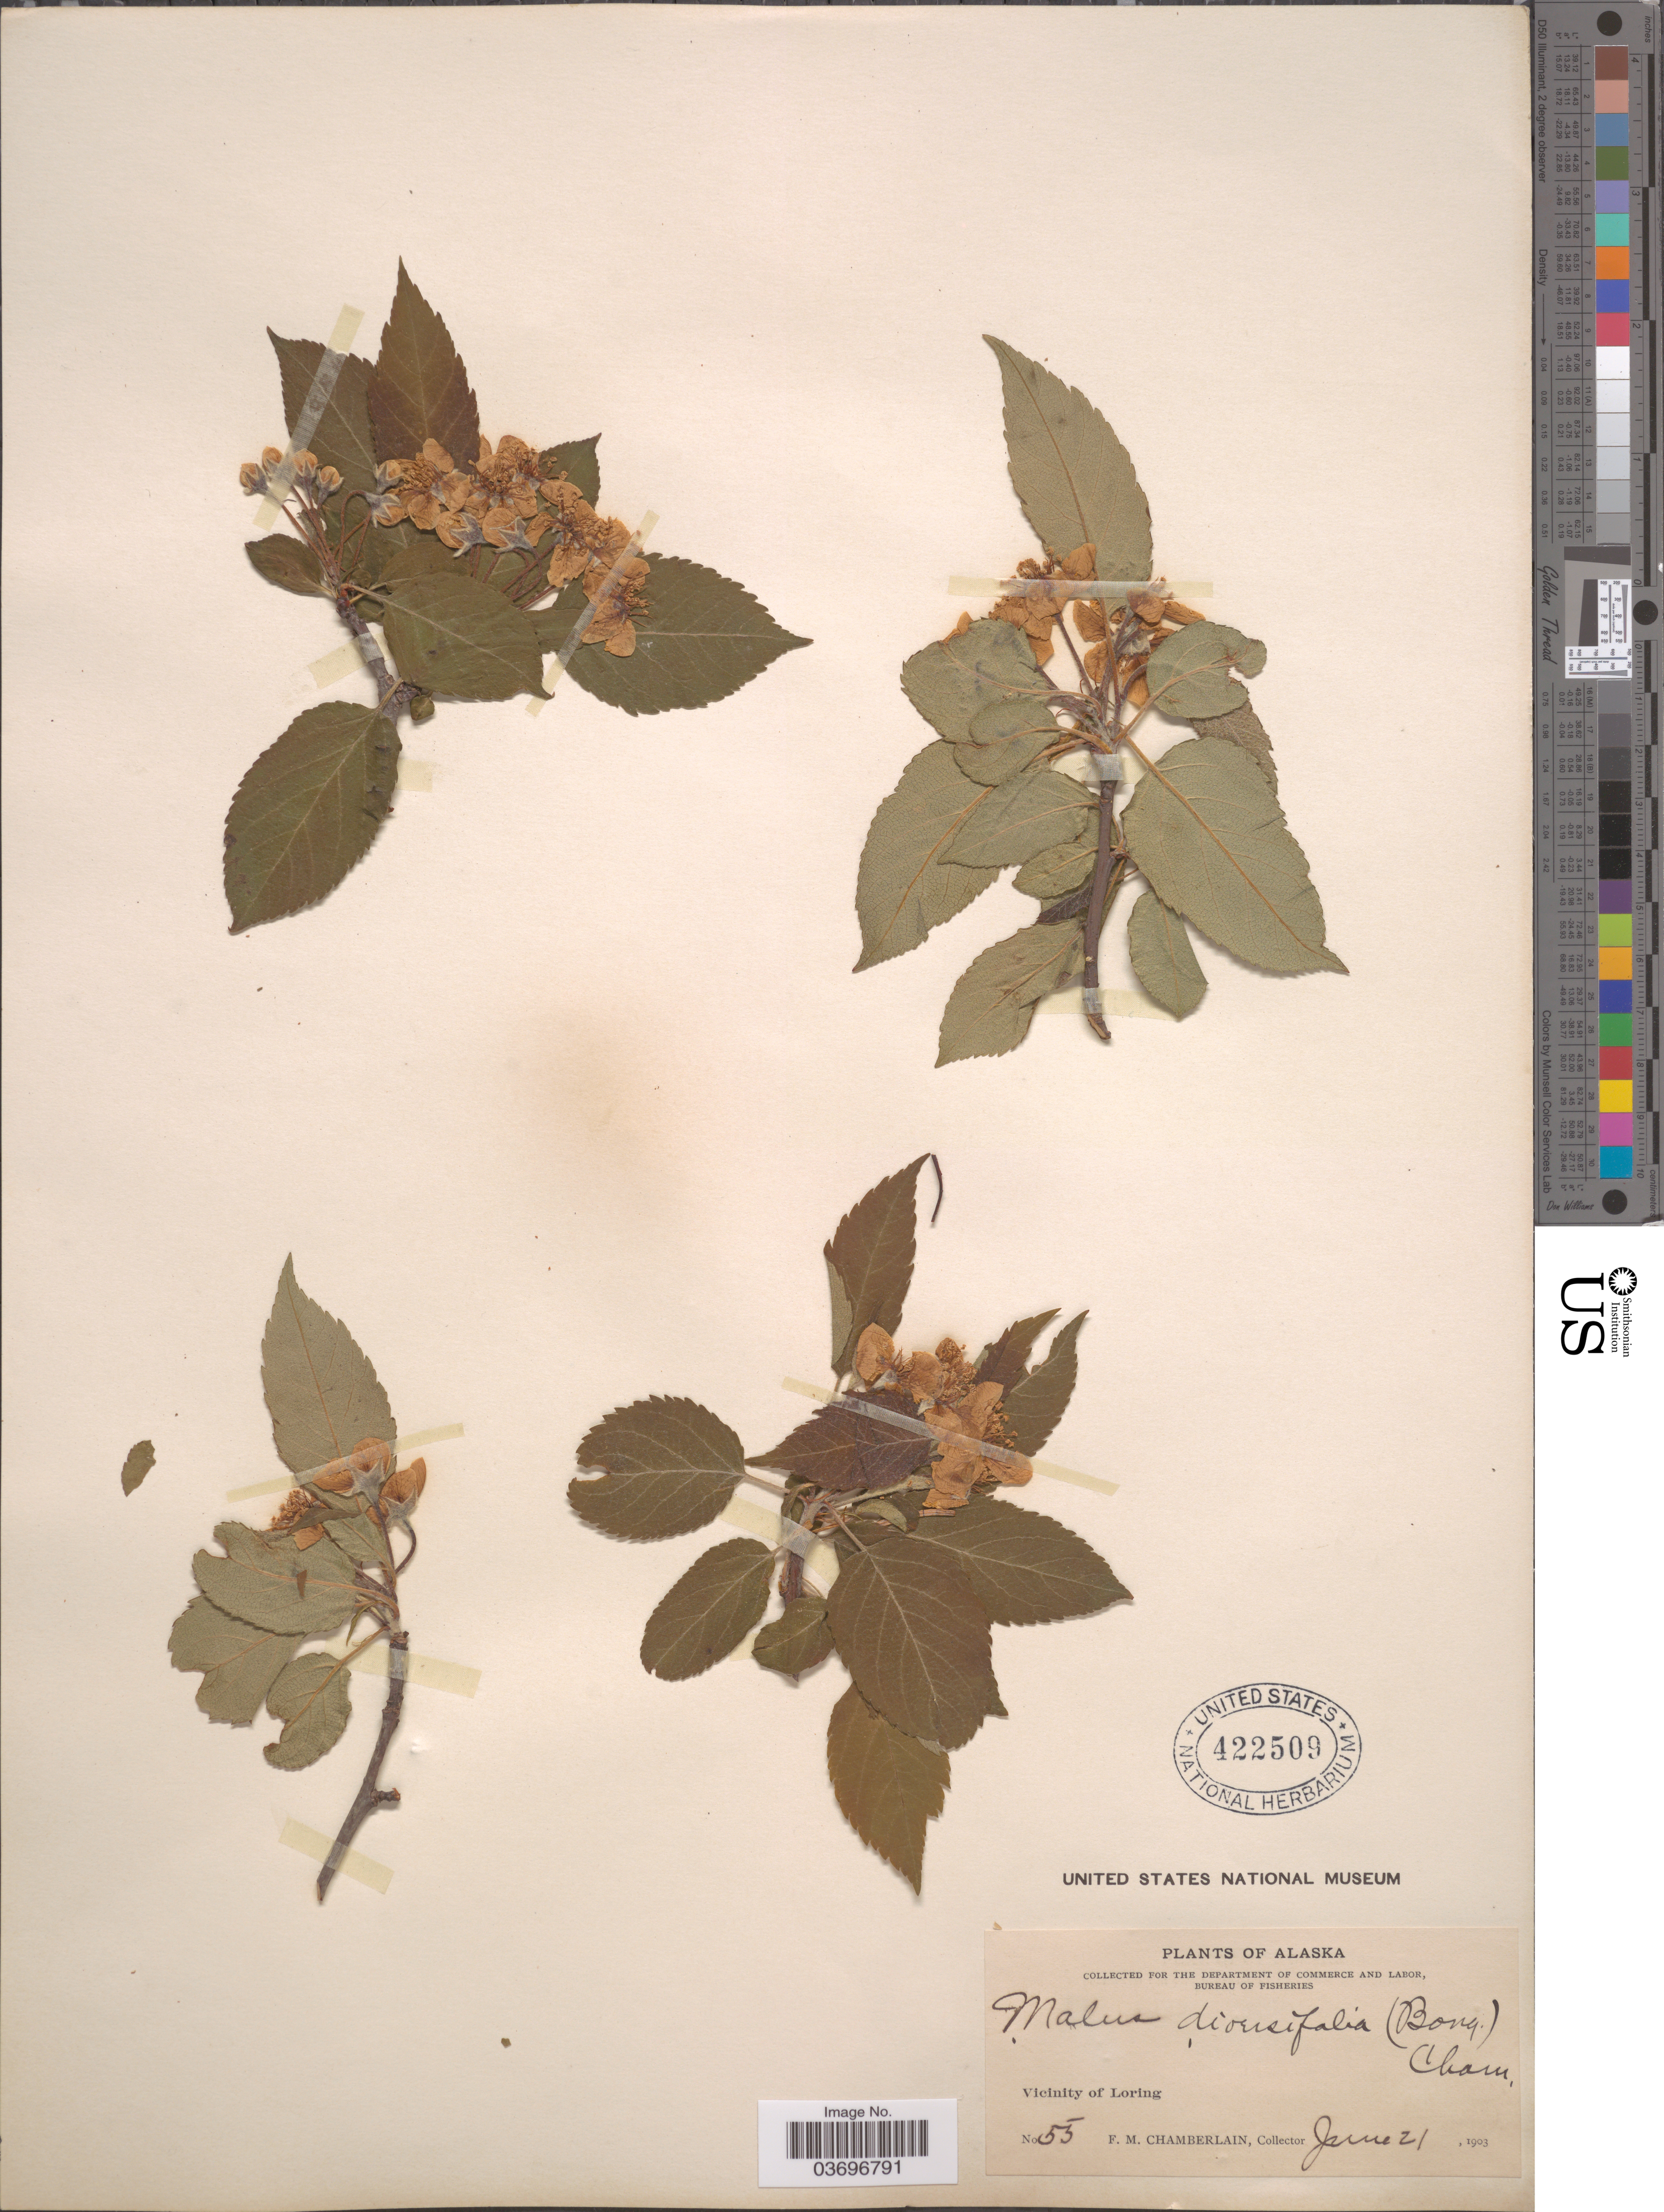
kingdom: Plantae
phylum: Tracheophyta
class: Magnoliopsida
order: Rosales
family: Rosaceae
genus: Malus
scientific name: Malus diversifolia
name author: (Bong.) M. Roem.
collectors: F. Chamberlain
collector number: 55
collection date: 1903-06-21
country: United States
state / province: Alaska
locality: Vicinity of Loring.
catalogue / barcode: US 422509